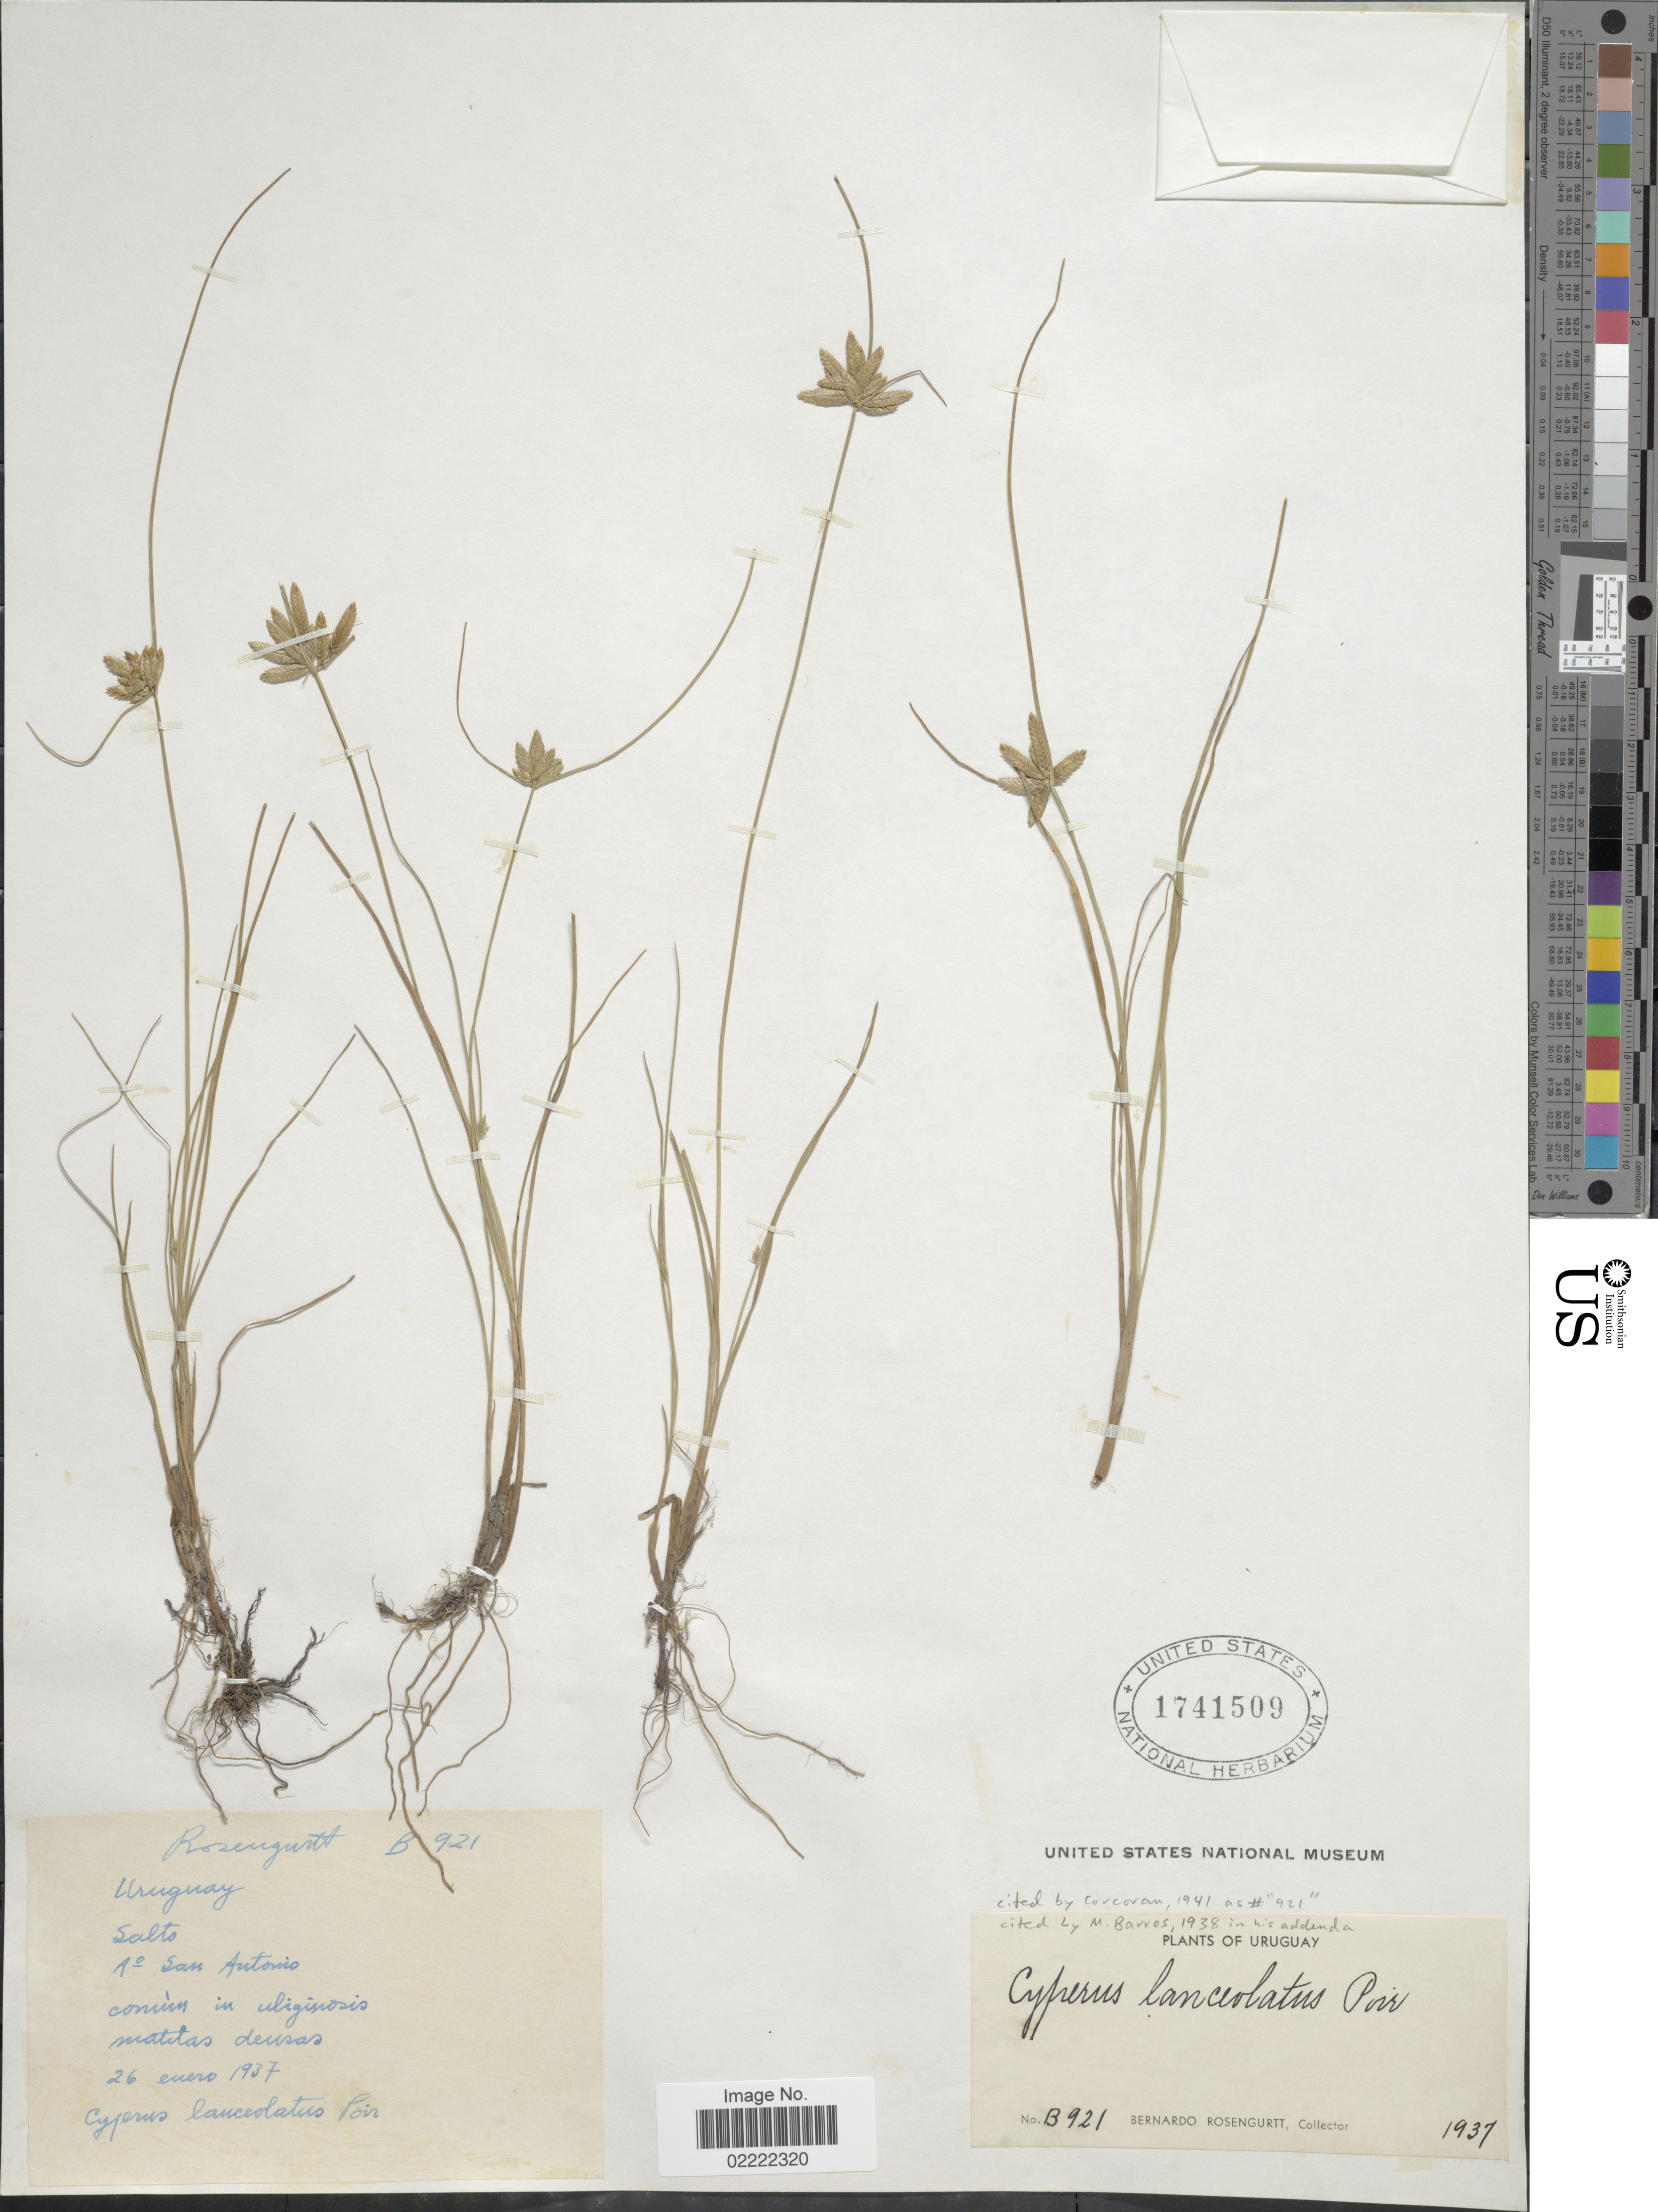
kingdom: Plantae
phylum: Tracheophyta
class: Liliopsida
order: Poales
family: Cyperaceae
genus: Cyperus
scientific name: Cyperus lanceolatus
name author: Poir.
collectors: B. Rosengurtt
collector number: B921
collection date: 1937-01-26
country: Uruguay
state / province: Salto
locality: Salto, Aº San Antonio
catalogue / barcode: US 1741509